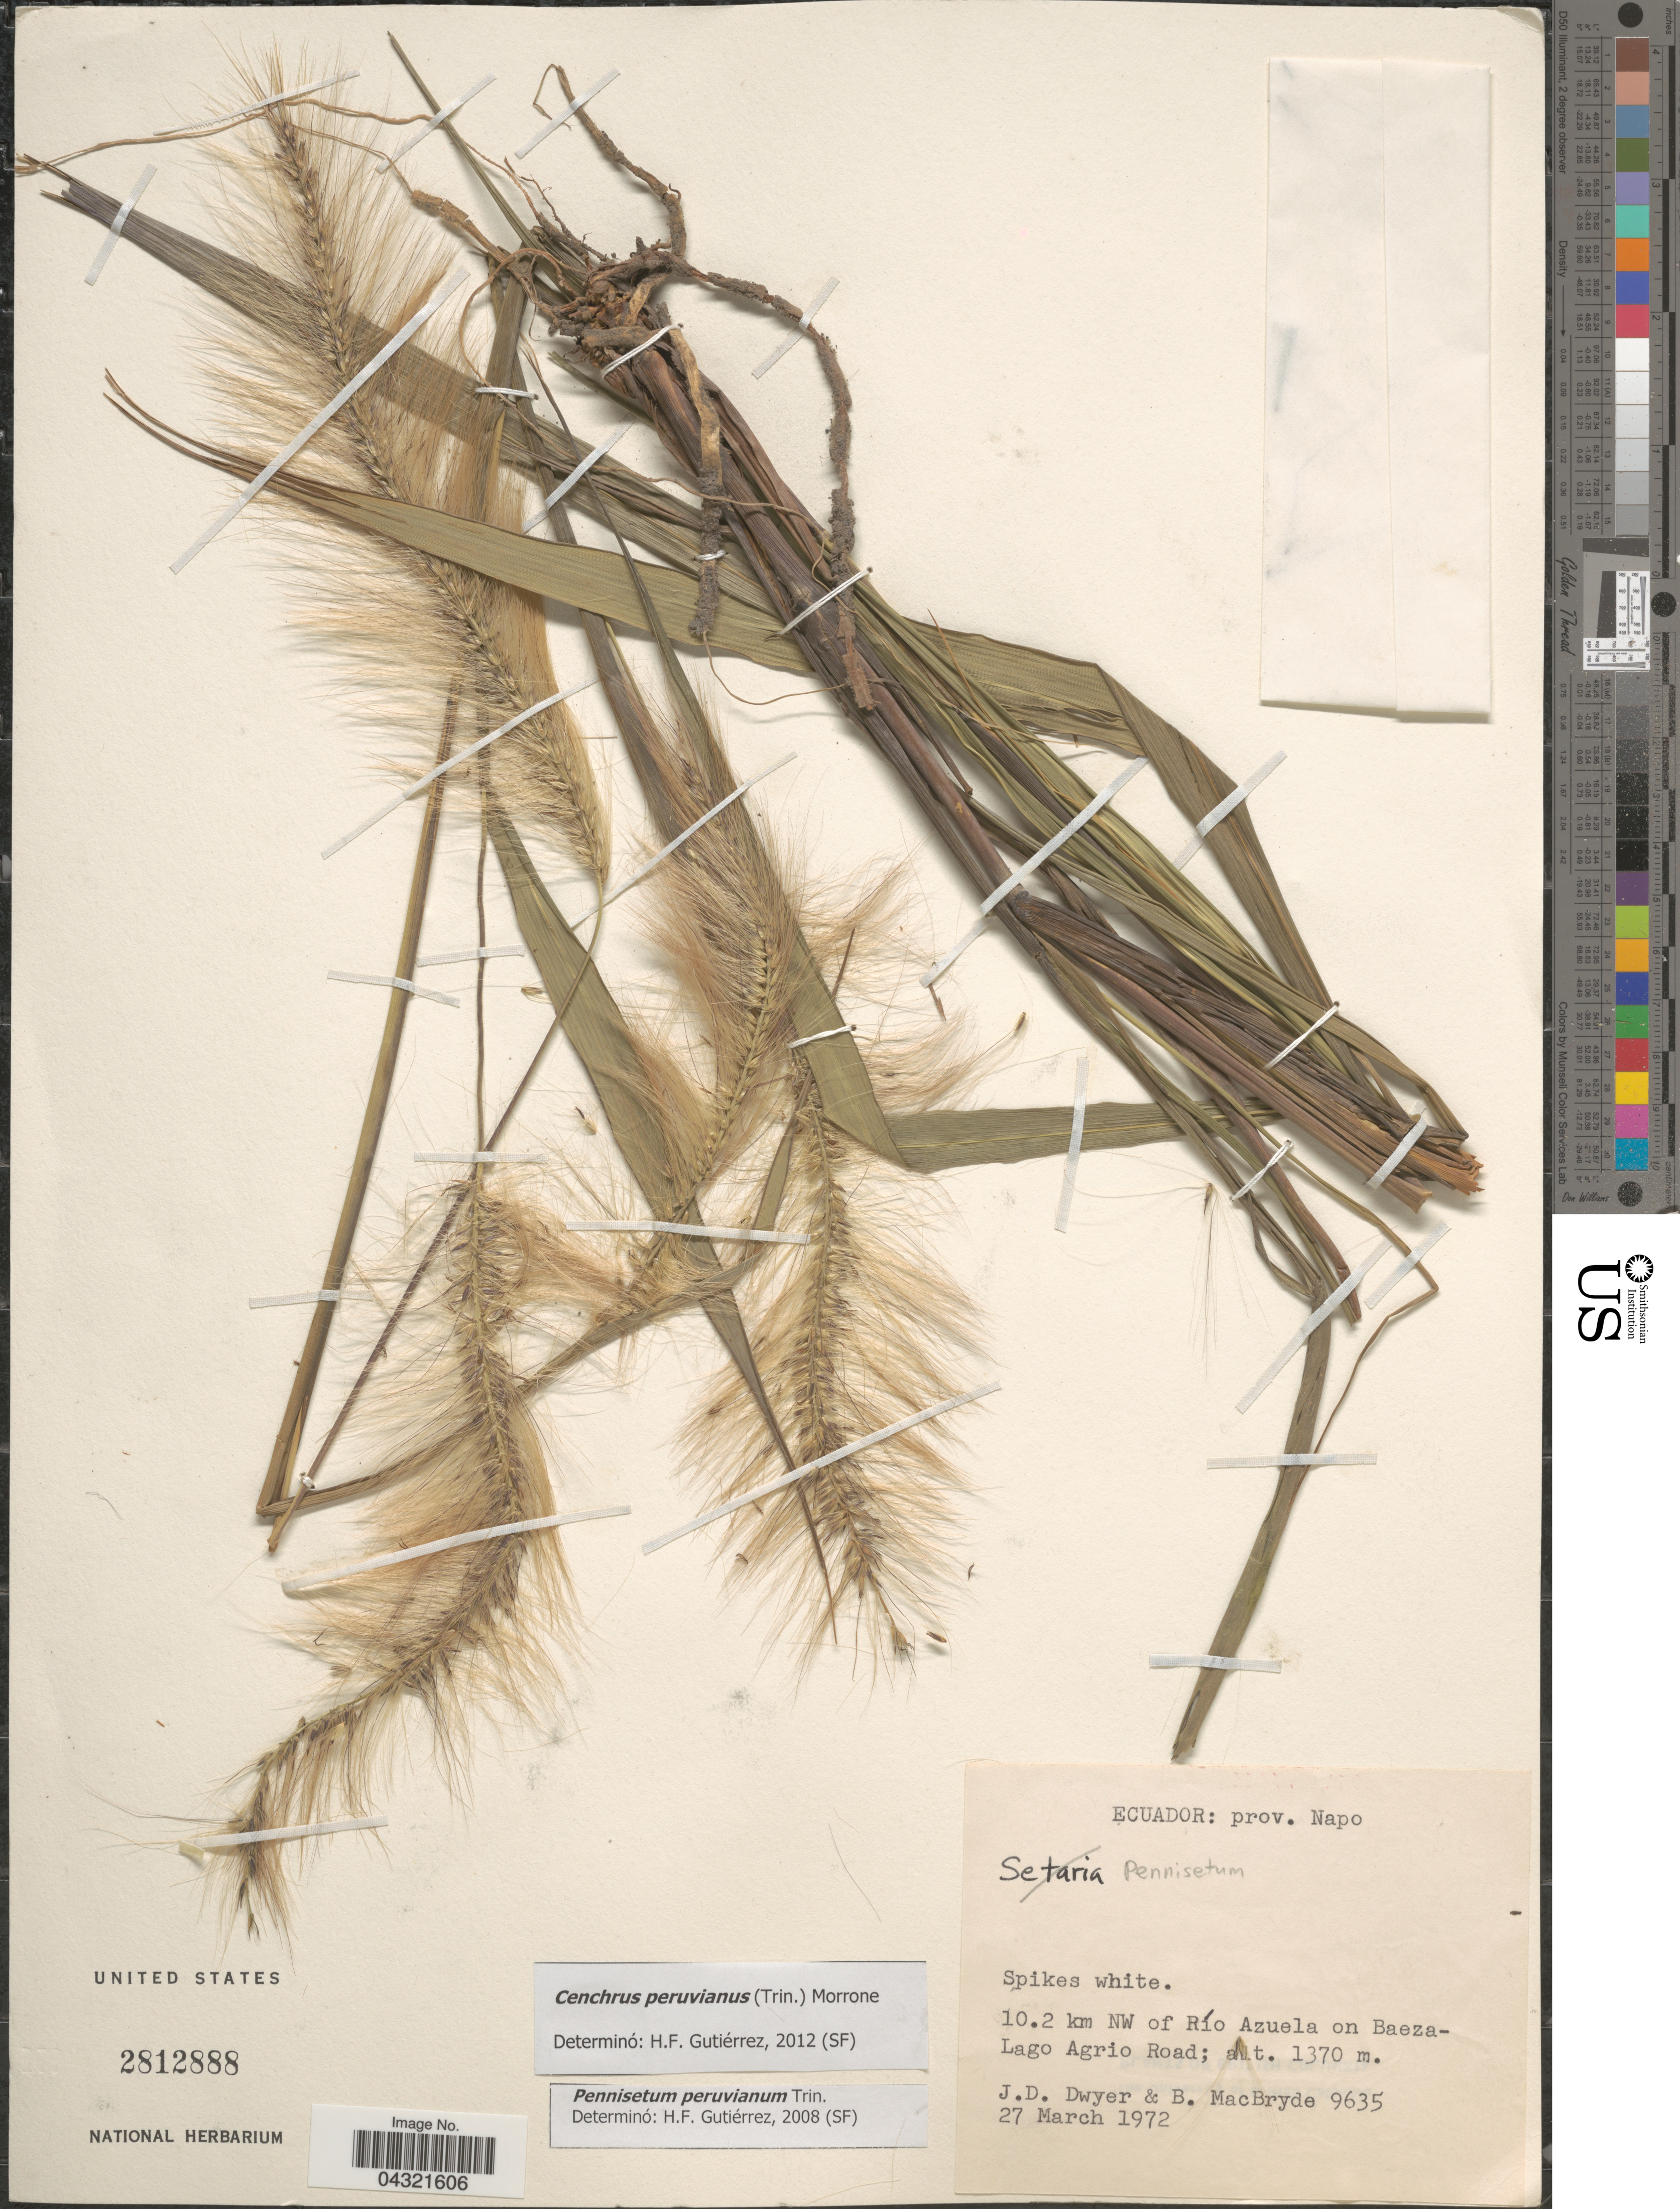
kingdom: Plantae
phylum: Tracheophyta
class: Liliopsida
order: Poales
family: Poaceae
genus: Cenchrus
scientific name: Cenchrus peruvianus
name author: (Trin.) Morrone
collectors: J. D. Dwyer & B. MacBryde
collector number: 9635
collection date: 1972-03-27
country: Ecuador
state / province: Napo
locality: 10.2 km NW of Río Azuela on Baeza-Lago Agrio Road.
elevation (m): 1370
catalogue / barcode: US 2812888